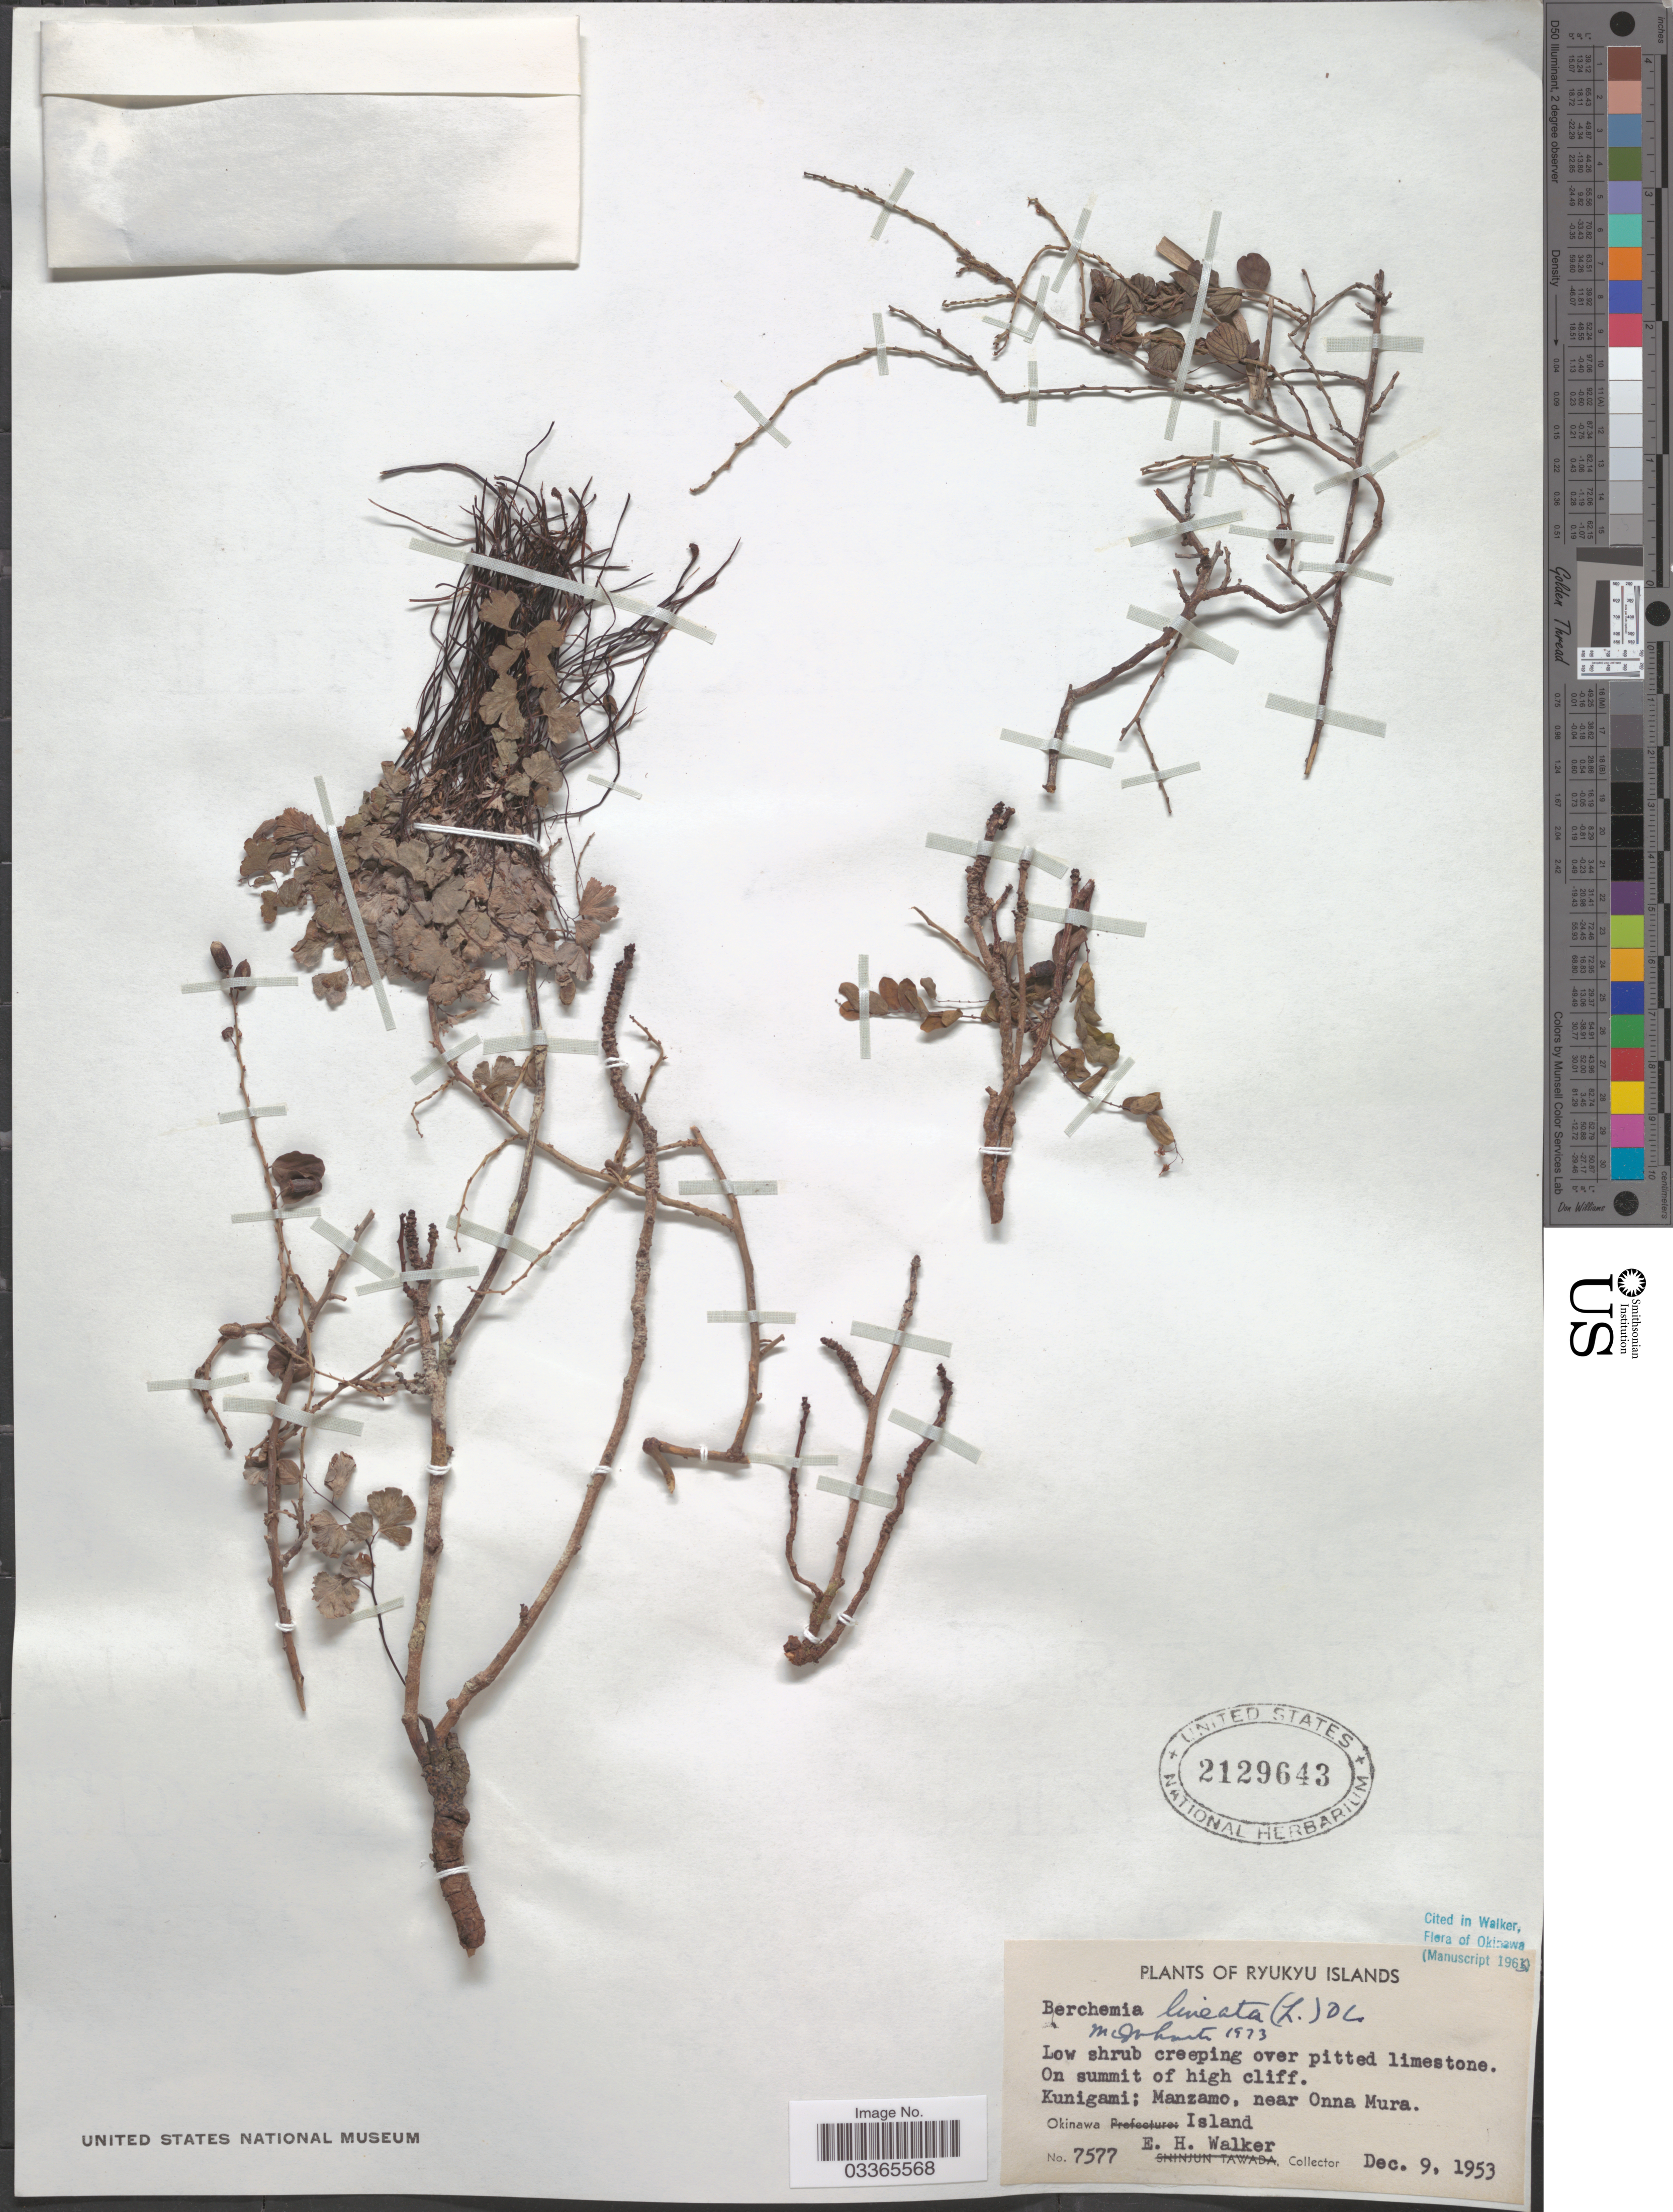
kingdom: Plantae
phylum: Tracheophyta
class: Magnoliopsida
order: Rosales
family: Rhamnaceae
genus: Berchemia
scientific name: Berchemia lineata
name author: (L.) DC.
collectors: E. H. Walker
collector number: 7577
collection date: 1953-12-09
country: Japan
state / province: Okinawa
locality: Ryukyu Islands, Kunigami; Manzamo, near Onna Mura. Okinawa Island.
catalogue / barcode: US 2129643